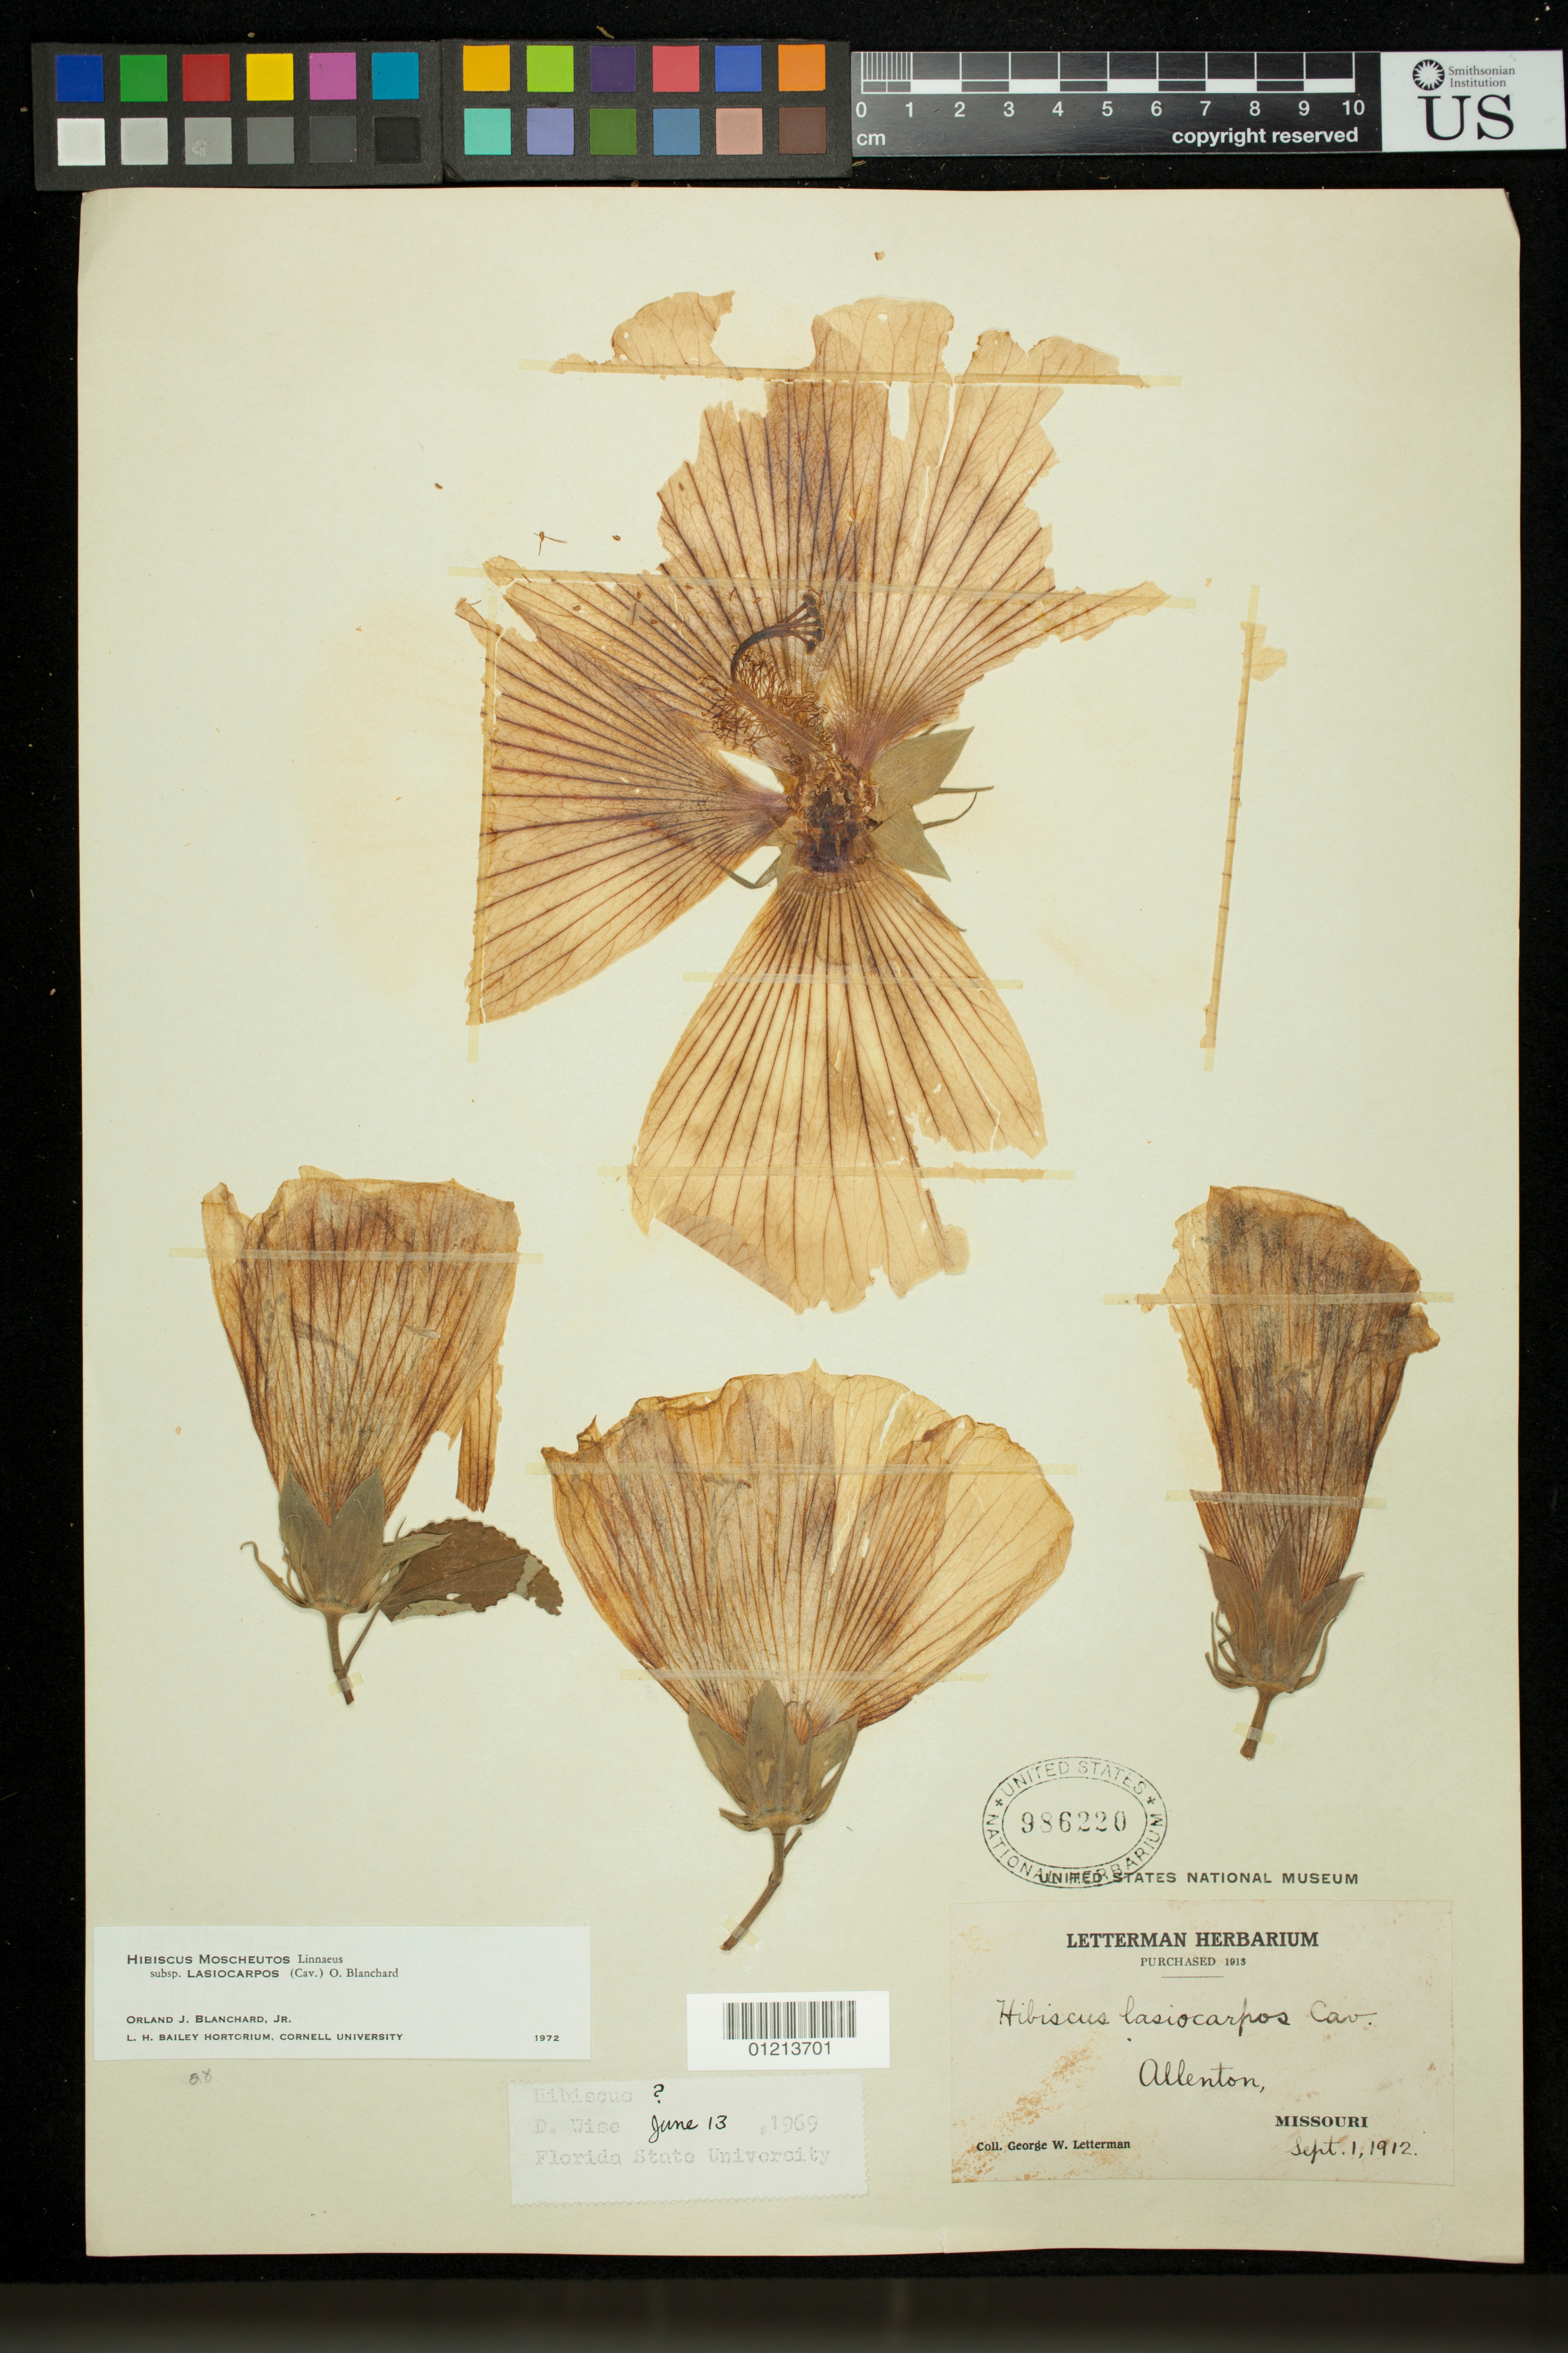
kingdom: Plantae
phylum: Tracheophyta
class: Magnoliopsida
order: Malvales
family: Malvaceae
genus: Hibiscus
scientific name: Hibiscus moscheutos subsp. lasiocarpos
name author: (Cav.) O.J. Blanch.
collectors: G. W. Letterman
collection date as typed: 09 Jan 1912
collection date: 1912-01-09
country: United States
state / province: Missouri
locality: Allenton, Missouri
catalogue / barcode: US 986220